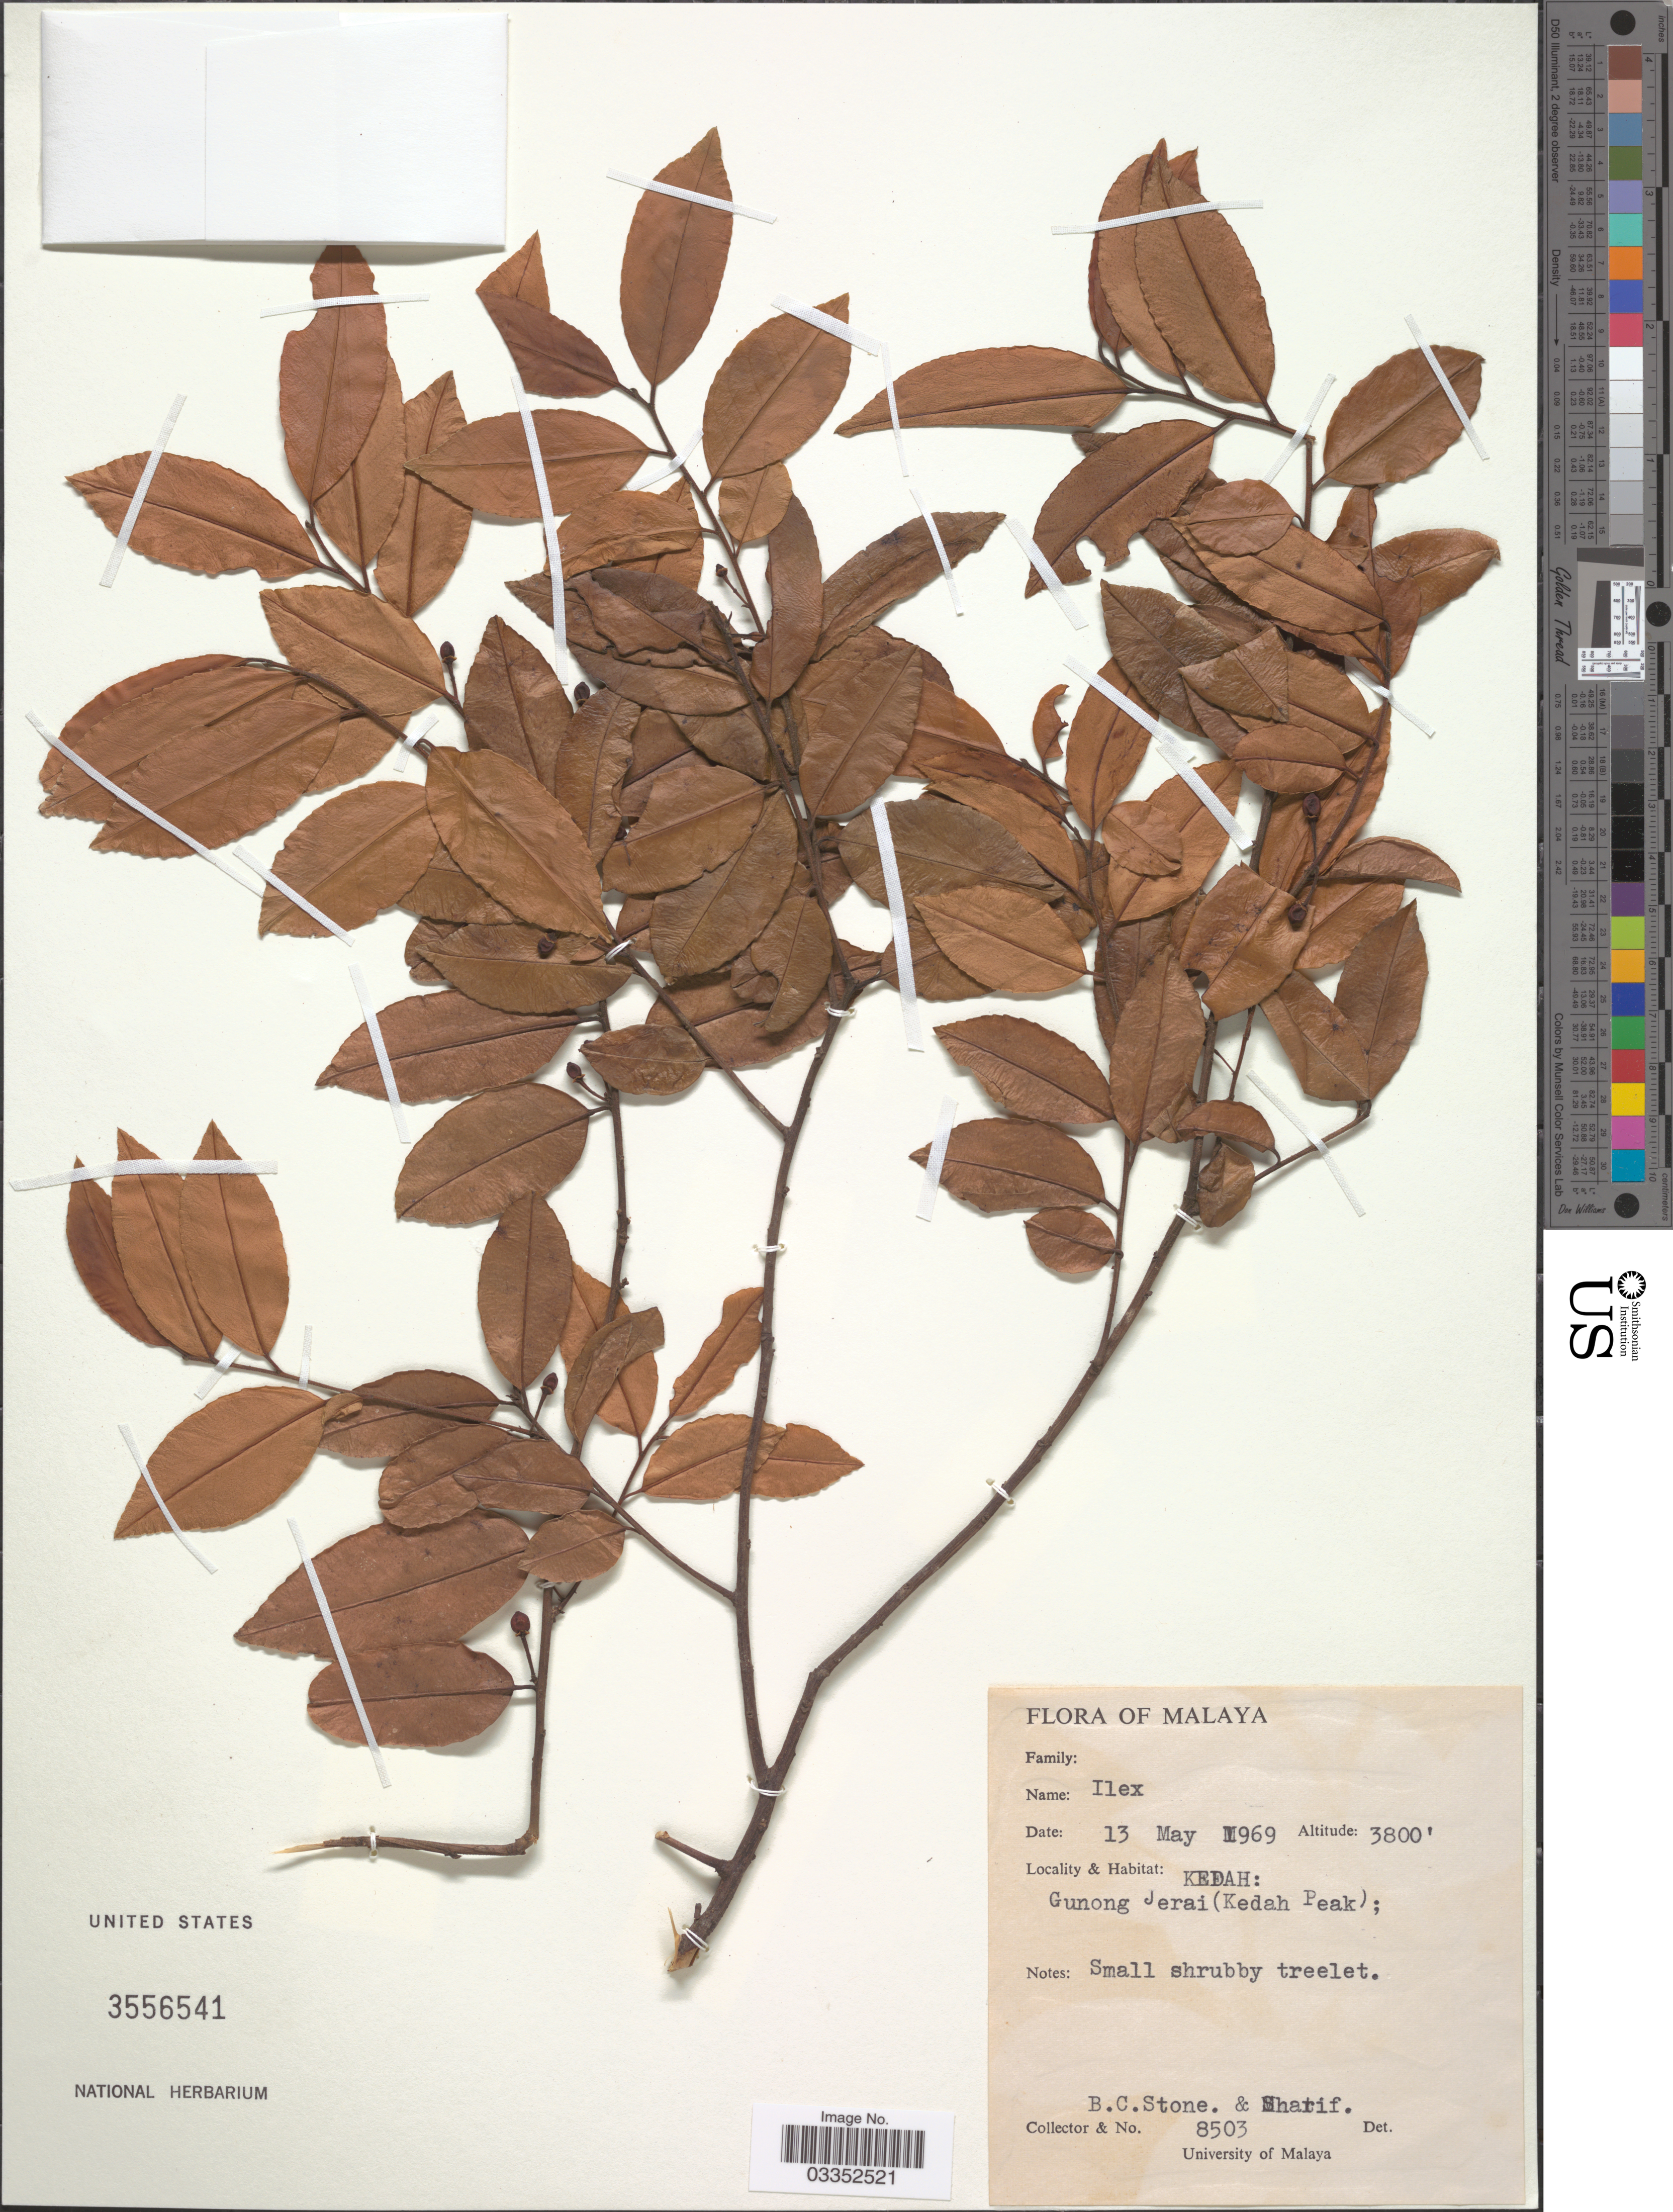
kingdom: Plantae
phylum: Tracheophyta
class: Magnoliopsida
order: Aquifoliales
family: Aquifoliaceae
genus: Ilex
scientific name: Ilex sp.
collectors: B. C. Stone & -. Sharif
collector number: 8503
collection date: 1969-05-13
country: Malaysia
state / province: Kedah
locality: Malaya, Kedah: Gunong Jerai (Kedah Peak).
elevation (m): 1158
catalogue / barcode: US 3556541